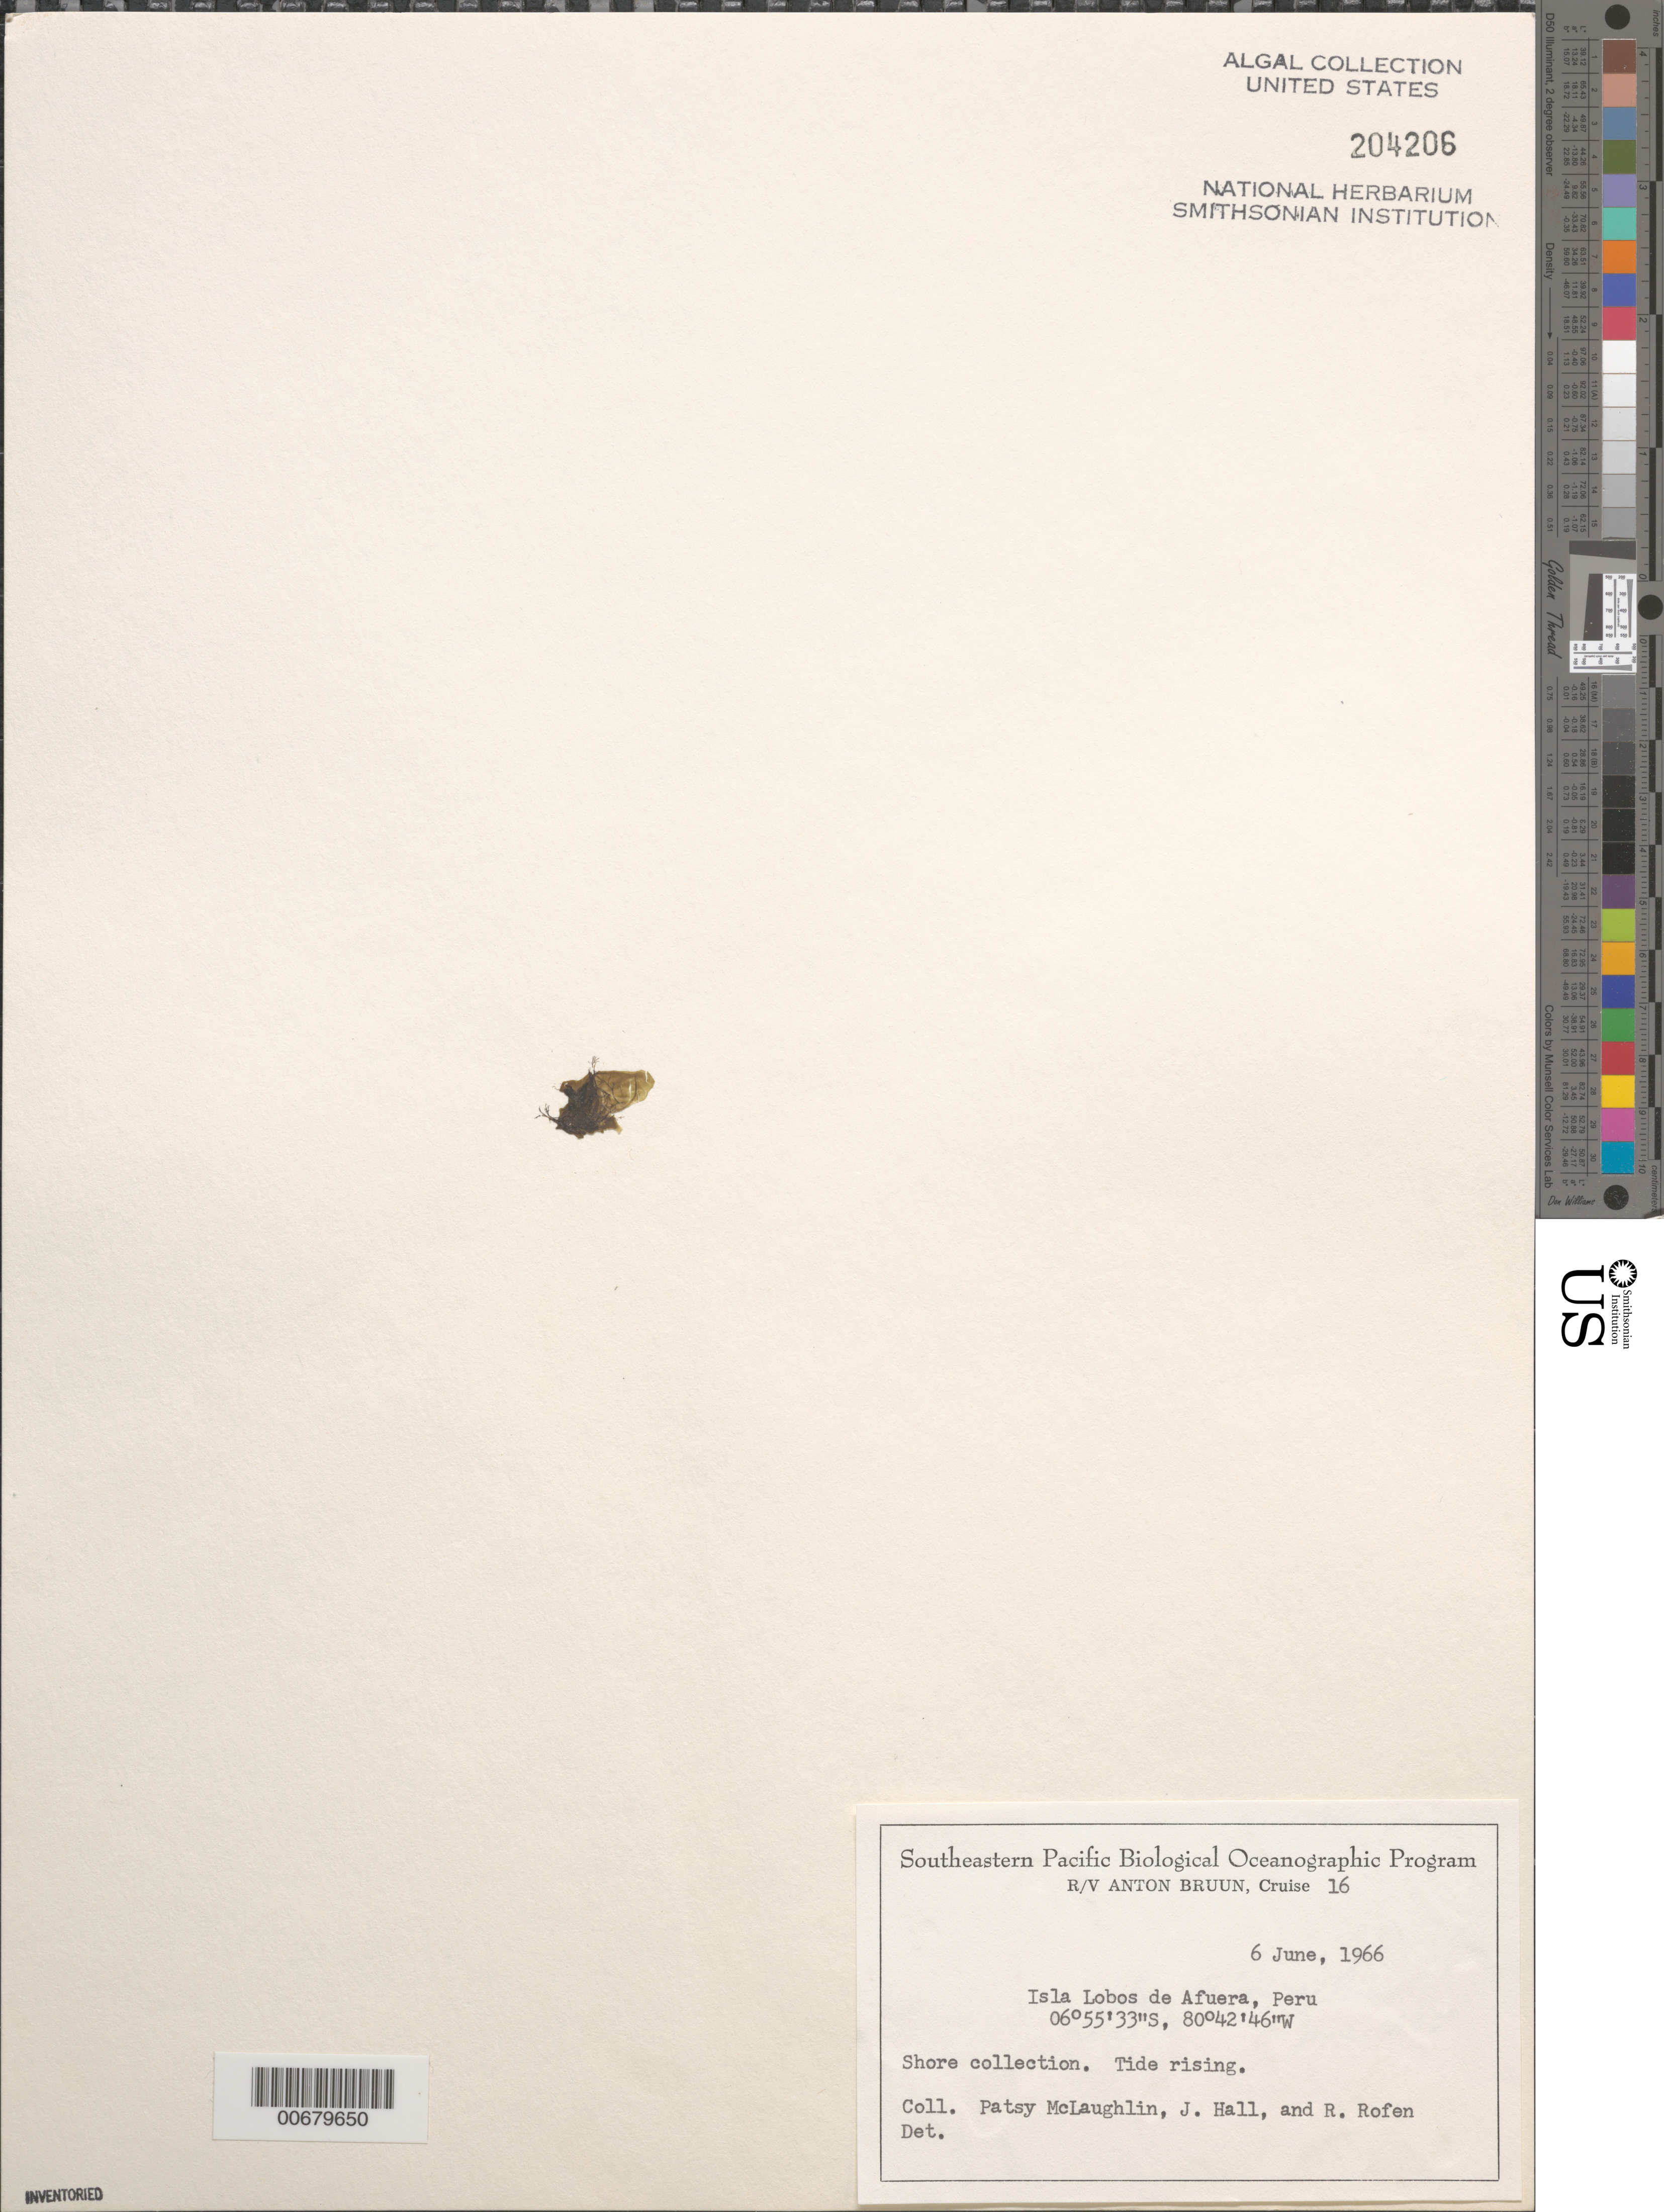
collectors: P. McLaughlin, J. Hall & R. Rofen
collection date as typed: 06 Jun 1966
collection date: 1966-06-06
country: Peru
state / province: Lambayeque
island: Lobos de Afuera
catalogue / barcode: US 204206